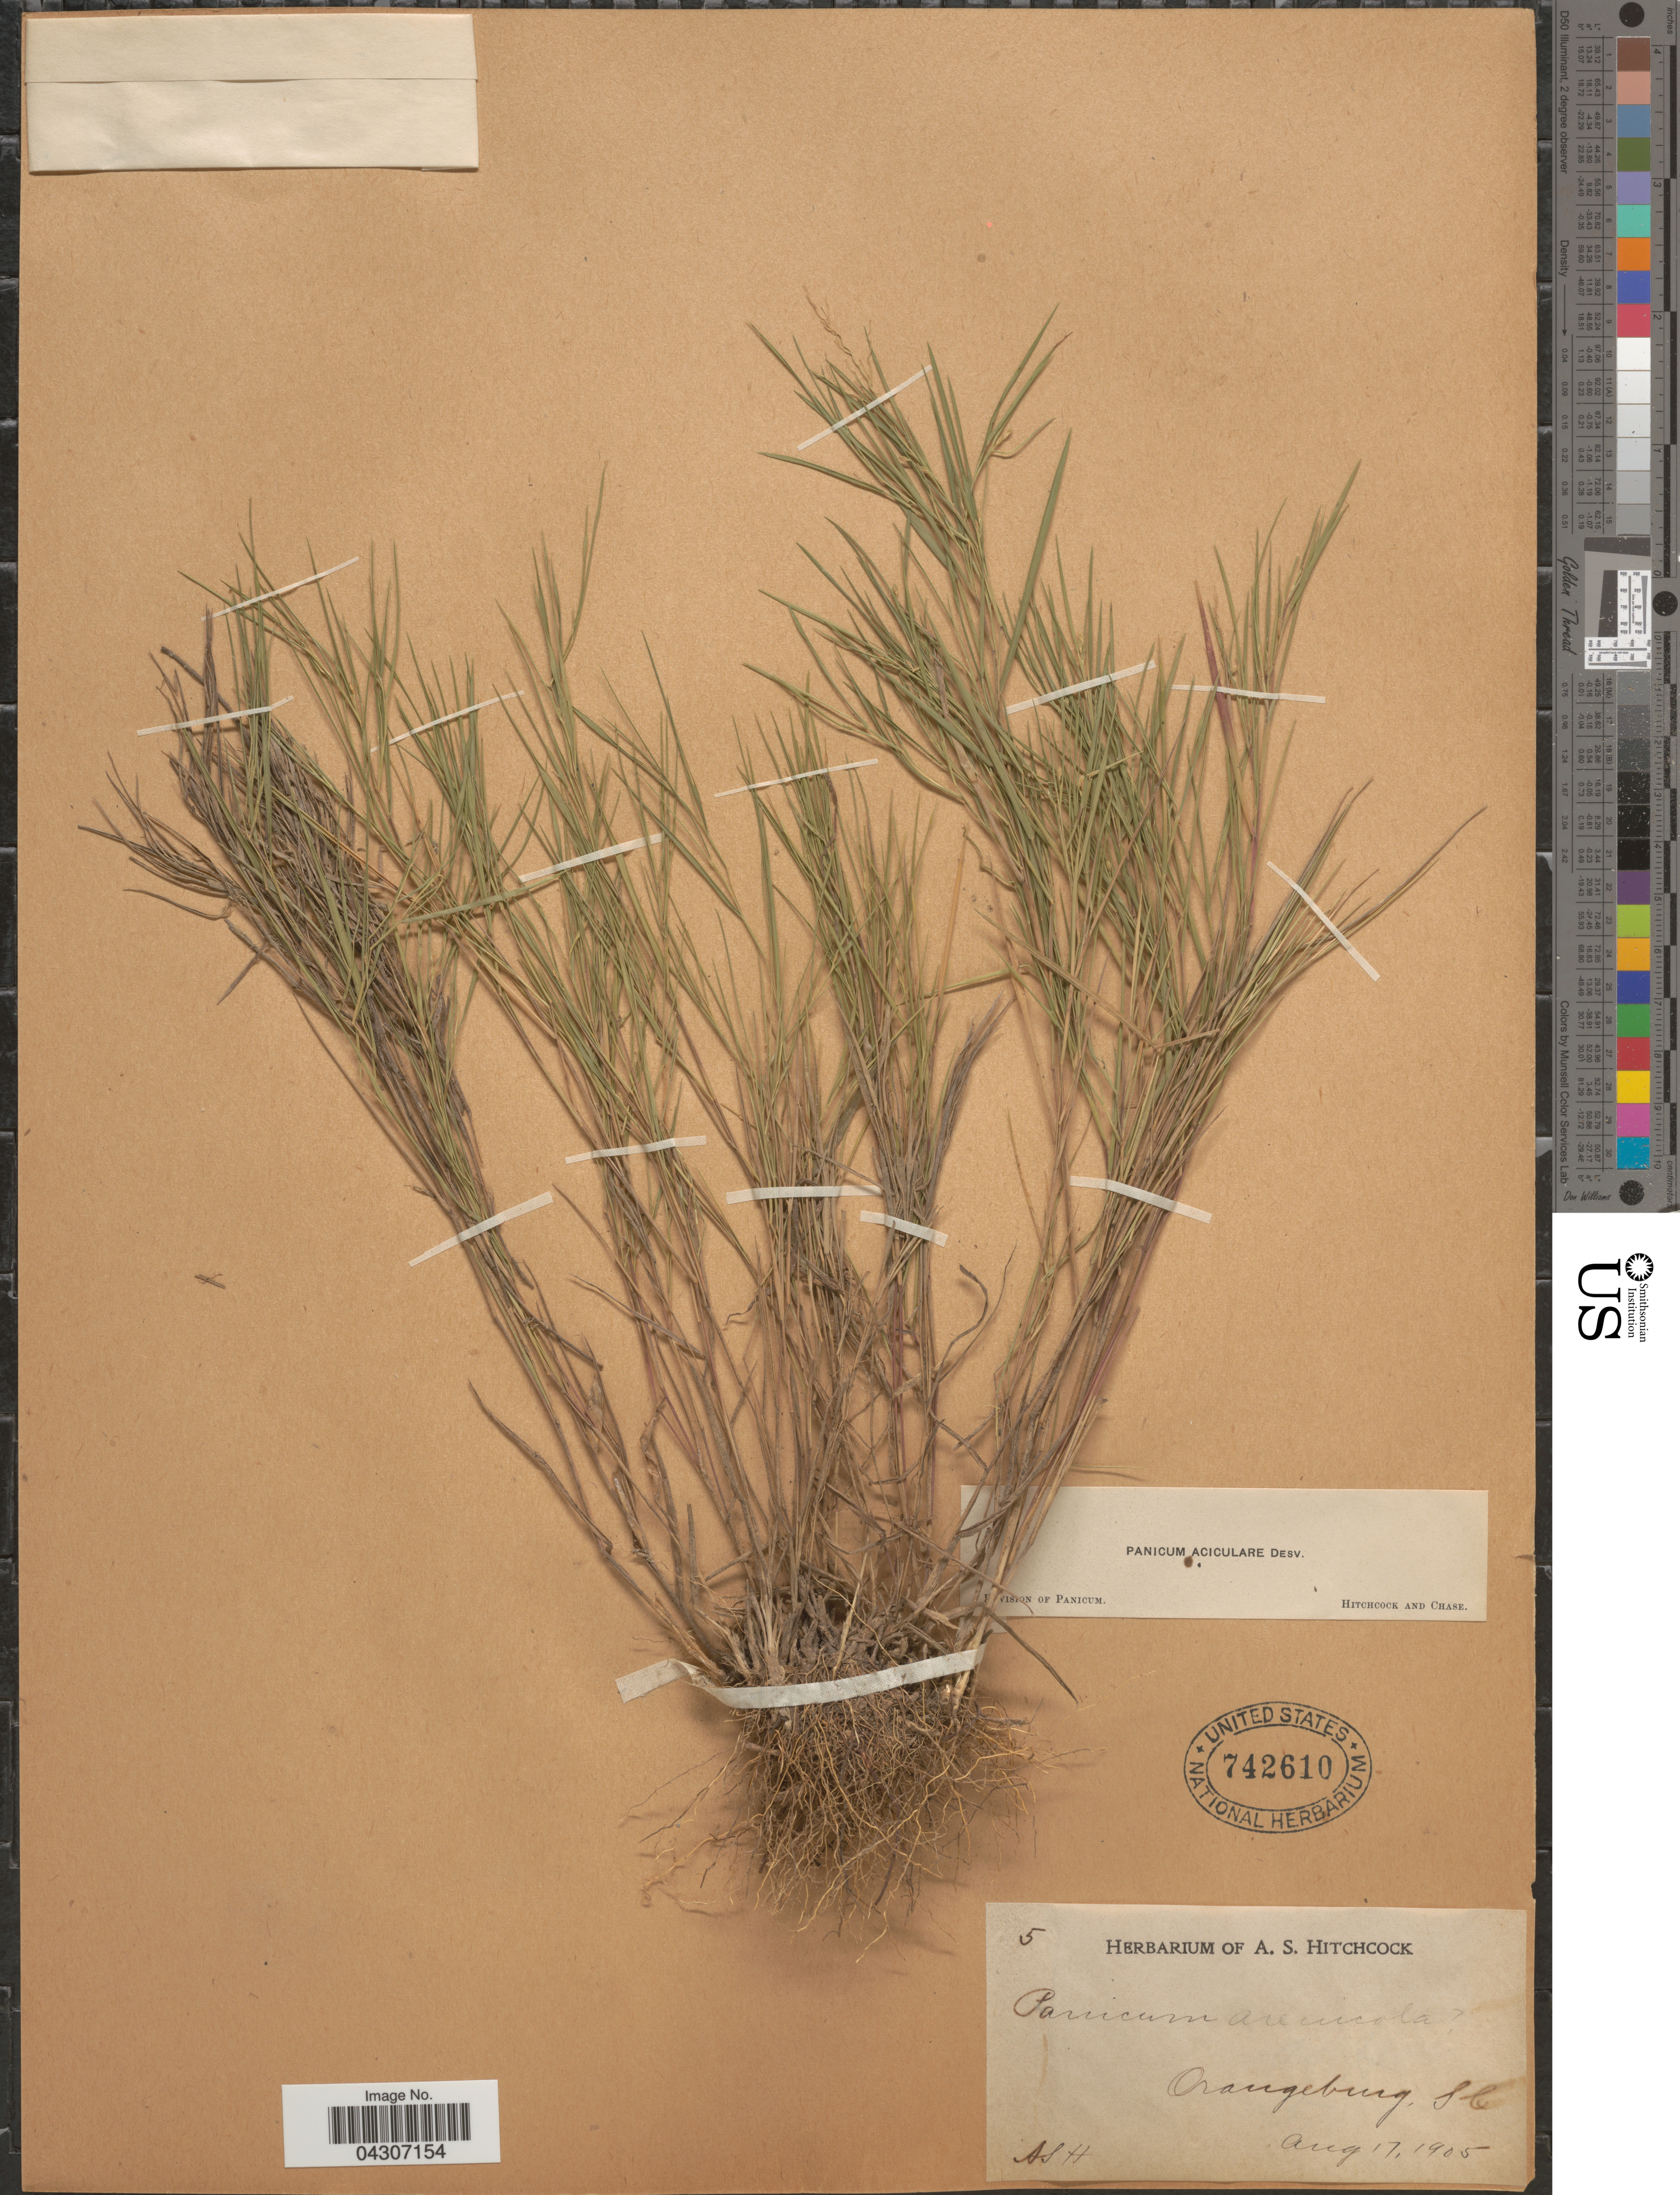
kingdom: Plantae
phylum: Tracheophyta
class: Liliopsida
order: Poales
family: Poaceae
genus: Dichanthelium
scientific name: Dichanthelium aciculare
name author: (Desv. ex Poir.) Gould & C.A. Clark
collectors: A. S. Hitchcock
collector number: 5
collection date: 1905-08-17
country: United States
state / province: South Carolina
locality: Orangeburg.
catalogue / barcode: US 742610